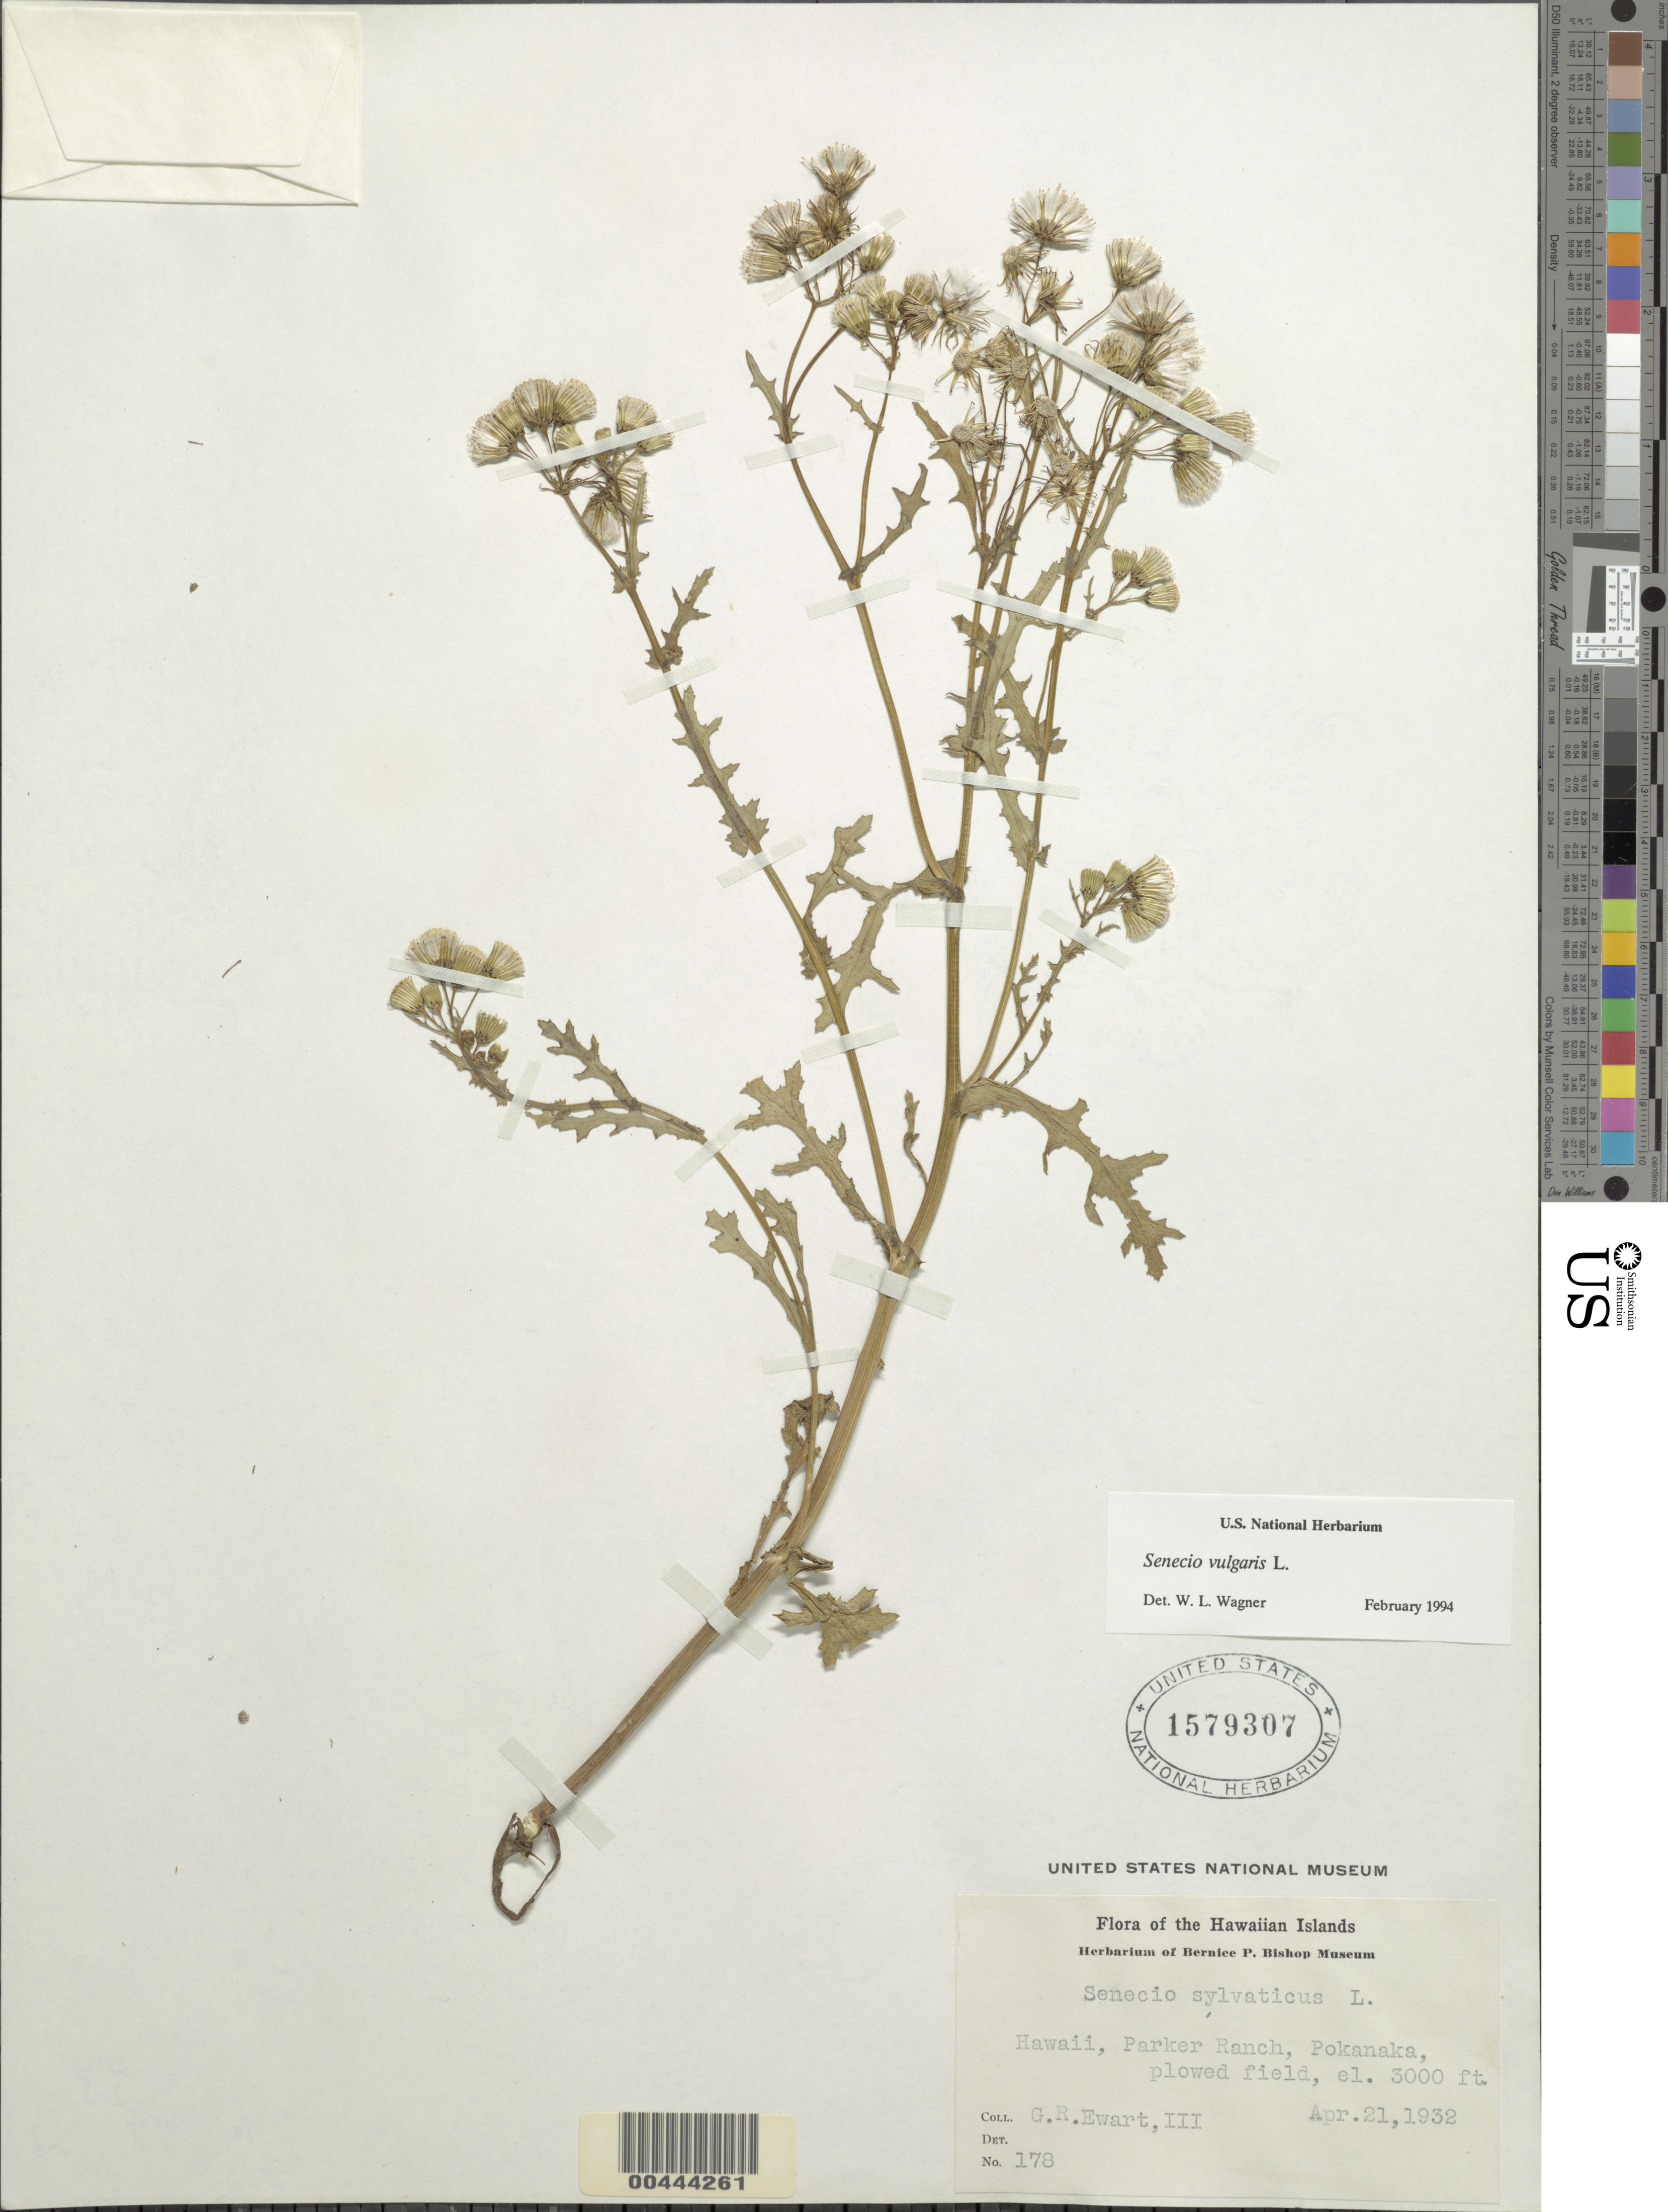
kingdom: Plantae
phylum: Tracheophyta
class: Magnoliopsida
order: Asterales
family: Asteraceae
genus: Senecio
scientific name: Senecio vulgaris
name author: L.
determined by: Wagner, W. L., (BOT), Smithsonian Institution - National Museum of Natural History (UNITED STATES)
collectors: G. Ewart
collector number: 178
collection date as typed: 21 Apr 1932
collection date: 1932-04-21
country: United States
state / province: Hawaii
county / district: Hawaii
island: Hawaii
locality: Parker Ranch, Pokanaka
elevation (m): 914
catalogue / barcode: US 1579307